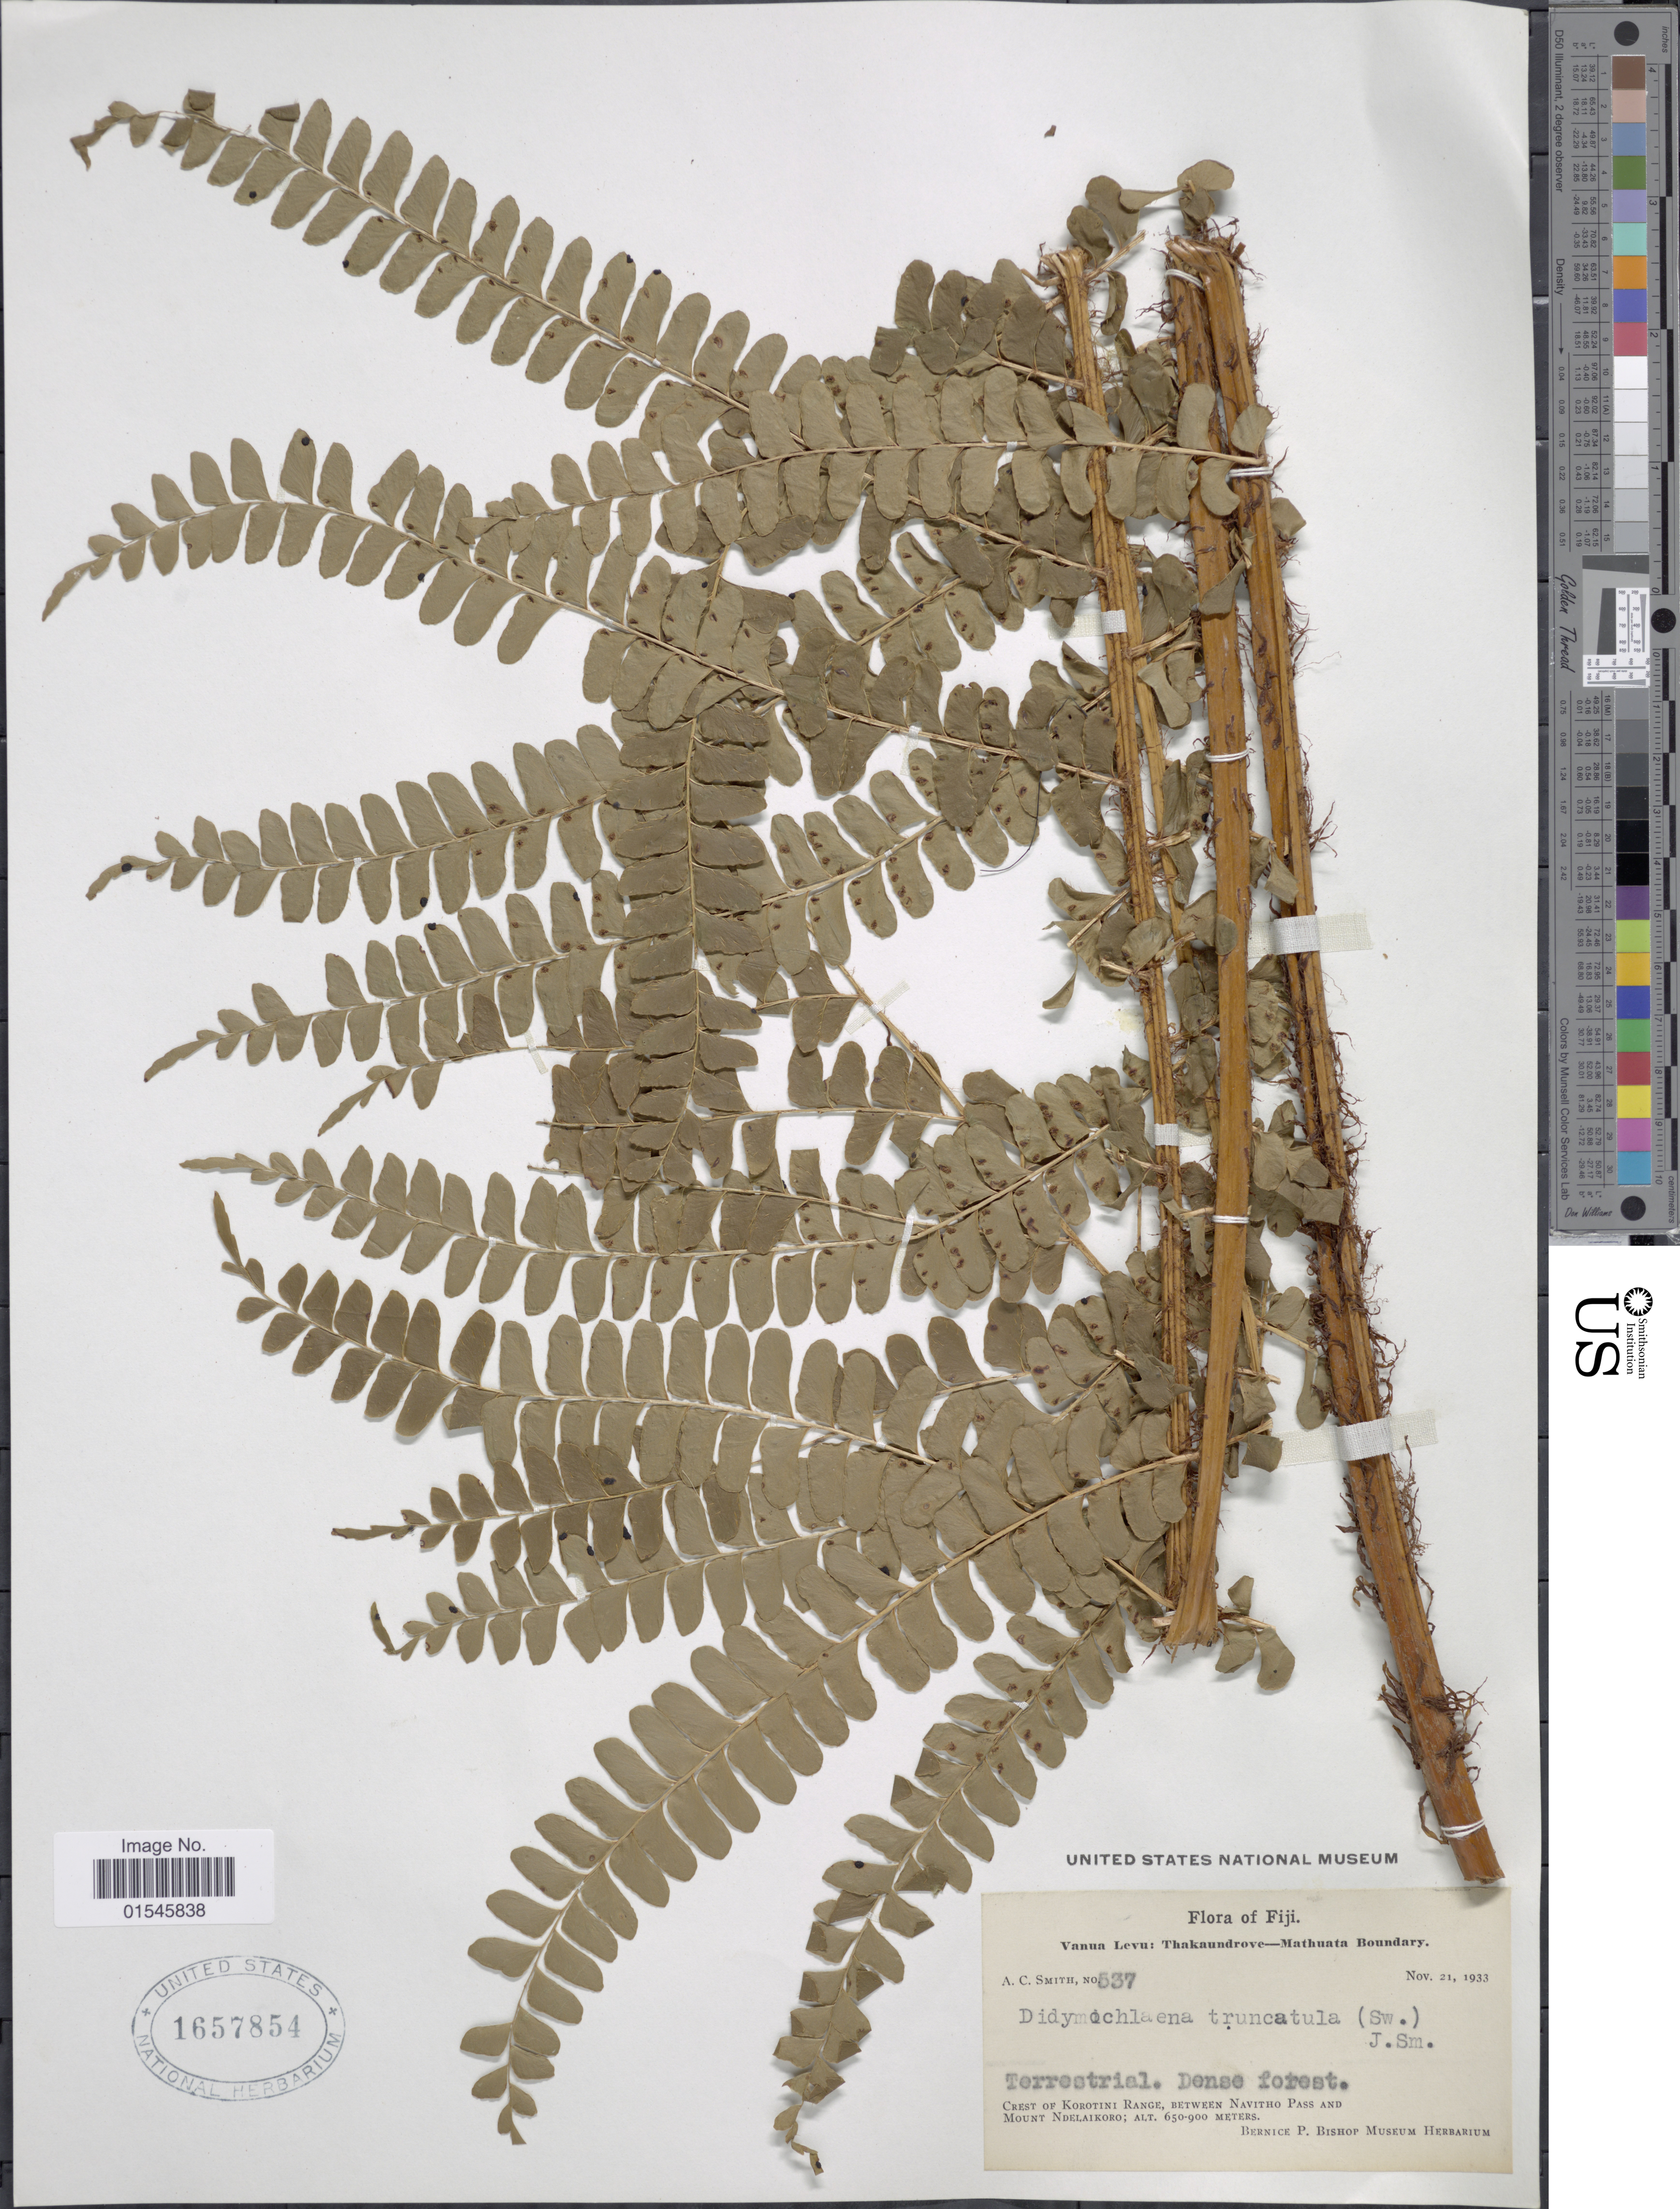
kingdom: Plantae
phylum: Tracheophyta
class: Polypodiopsida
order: Polypodiales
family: Didymochlaenaceae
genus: Didymochlaena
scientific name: Didymochlaena truncatula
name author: (Sw.) J. Sm.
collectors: A. C. Smith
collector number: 537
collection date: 1933-11-21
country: Fiji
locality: Vanua Levu: Thakaundrove-Mathuata Boundary. Crest of Korotini Range, between Navitho Pass and Mount Noelaikoro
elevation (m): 650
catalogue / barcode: US 1657854